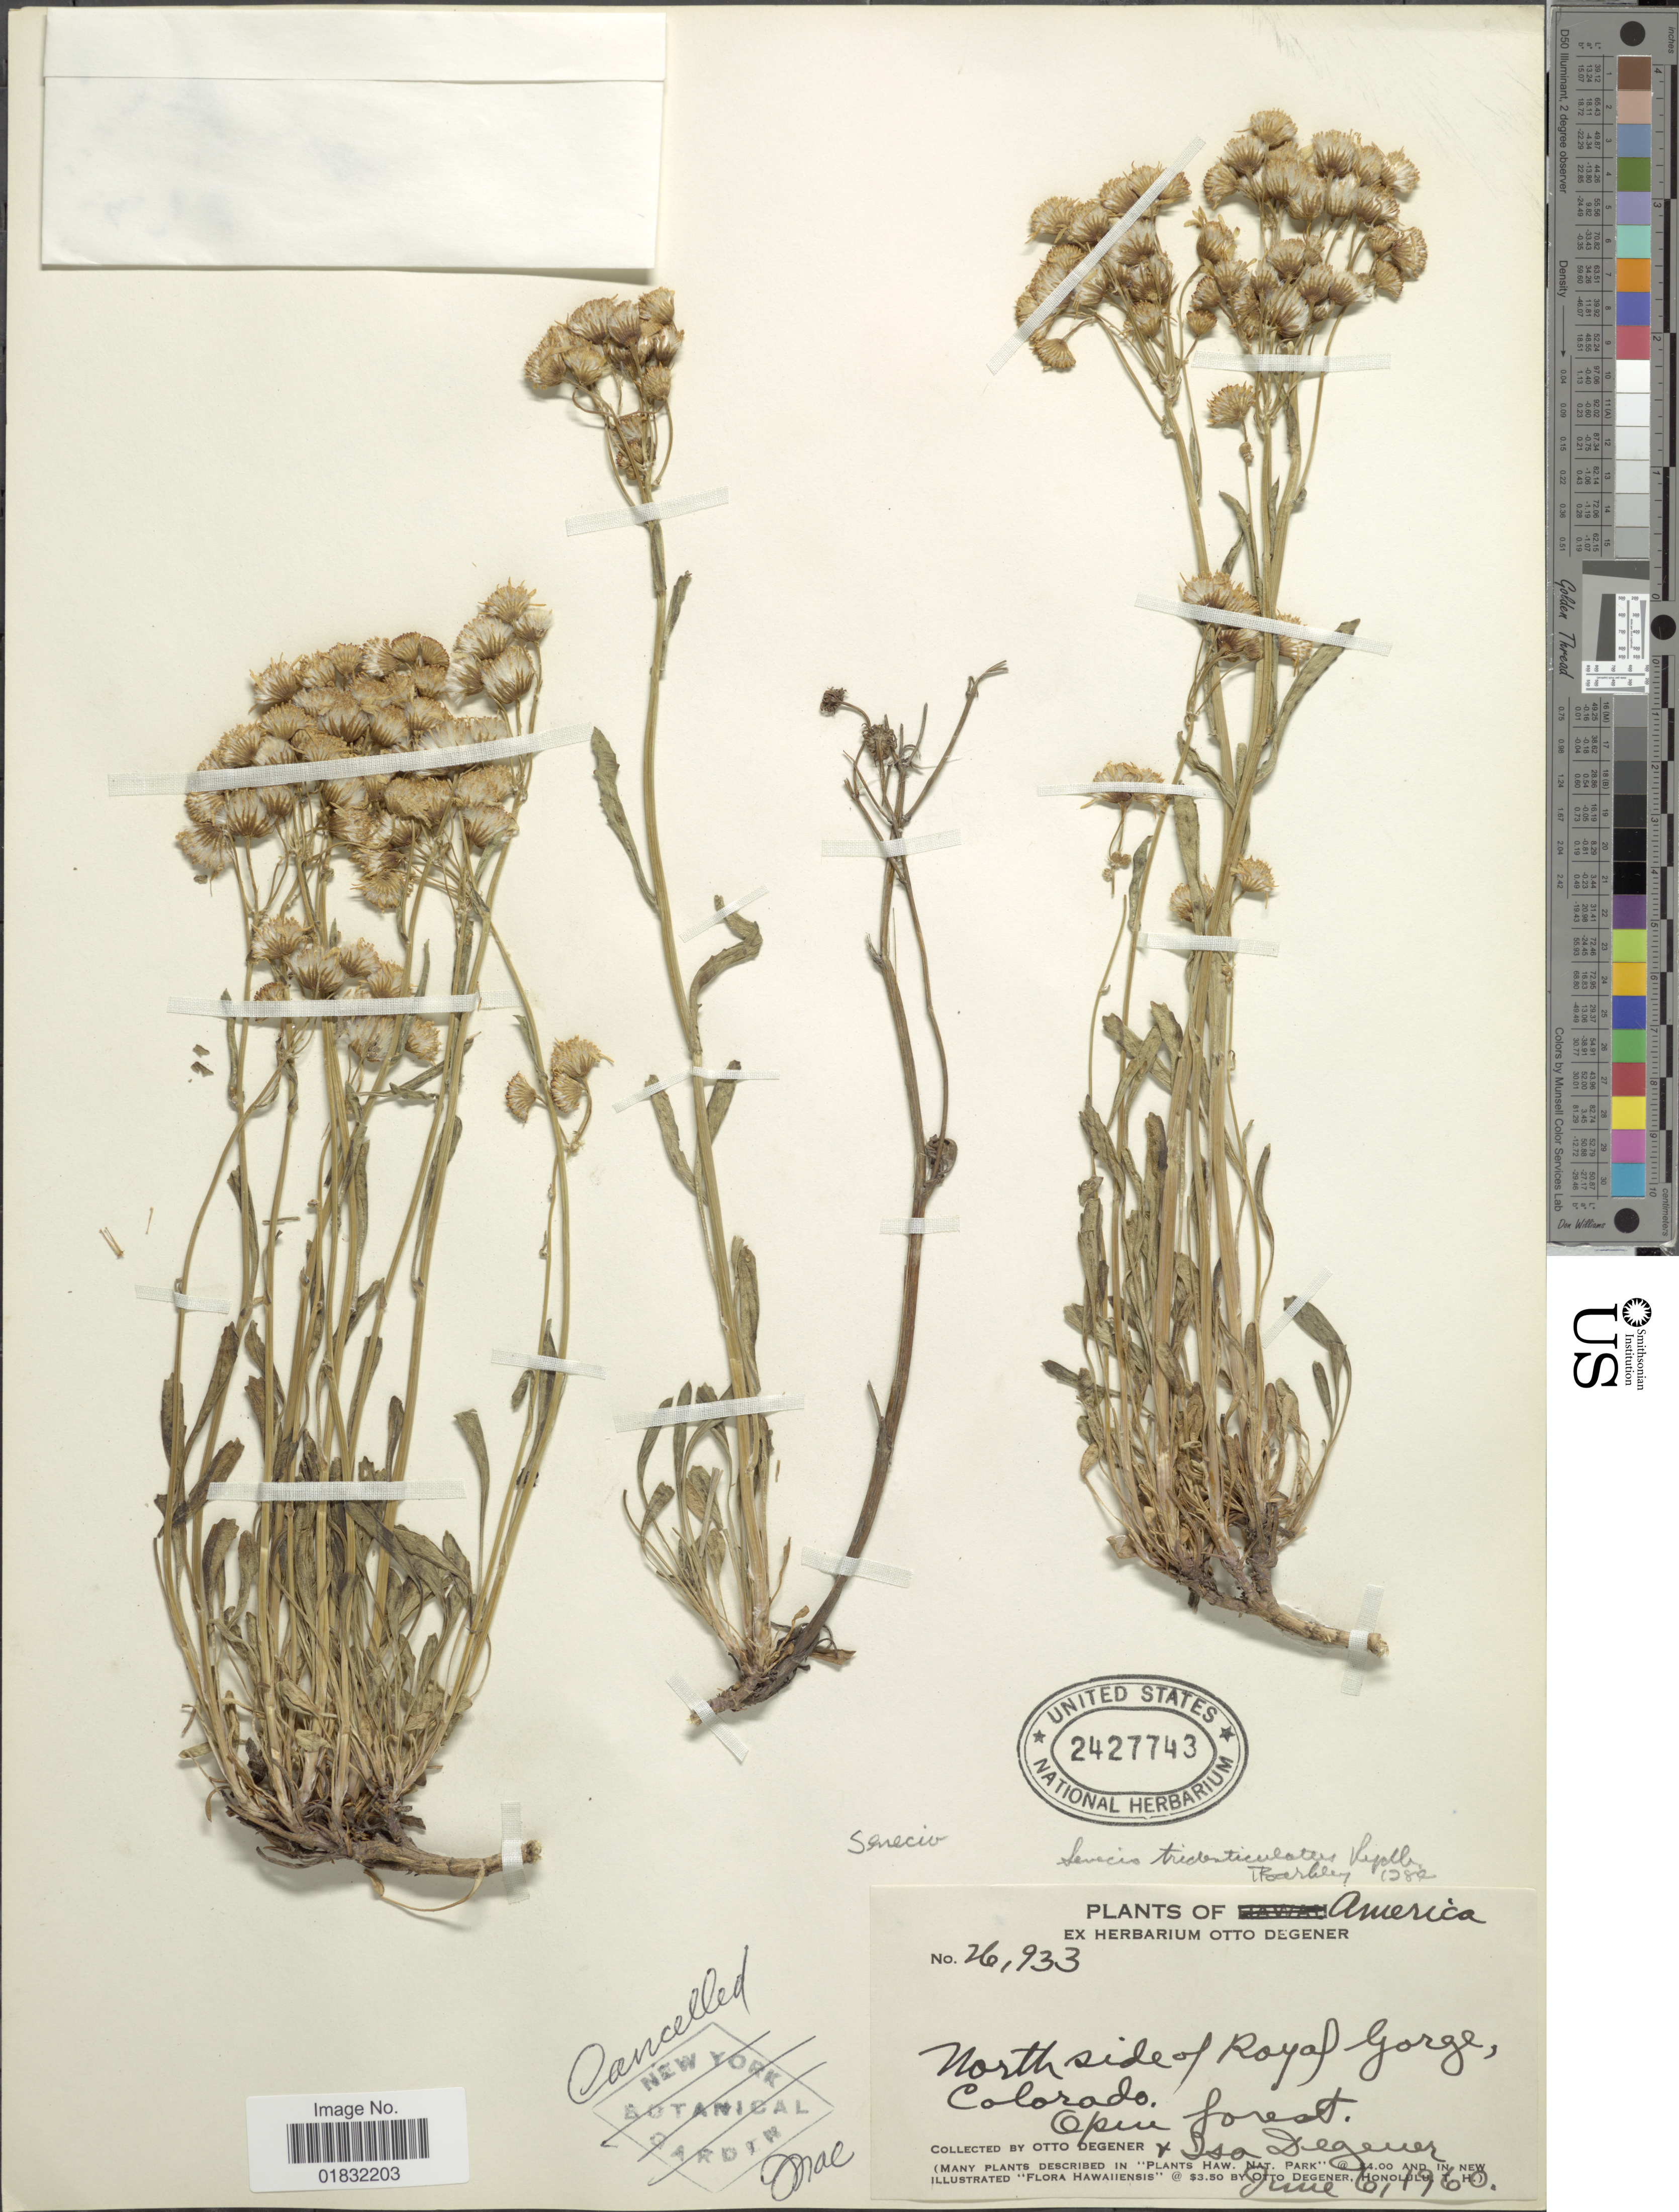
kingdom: Plantae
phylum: Tracheophyta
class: Magnoliopsida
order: Asterales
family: Asteraceae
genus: Packera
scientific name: Packera tridenticulata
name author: (Rydb.) W.A. Weber & Á. Löve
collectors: O. Degener & I. Degener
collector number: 26933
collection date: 1960-06-06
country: United States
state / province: Colorado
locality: North side of Royal Gorge, Open forest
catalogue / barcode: US 2427743